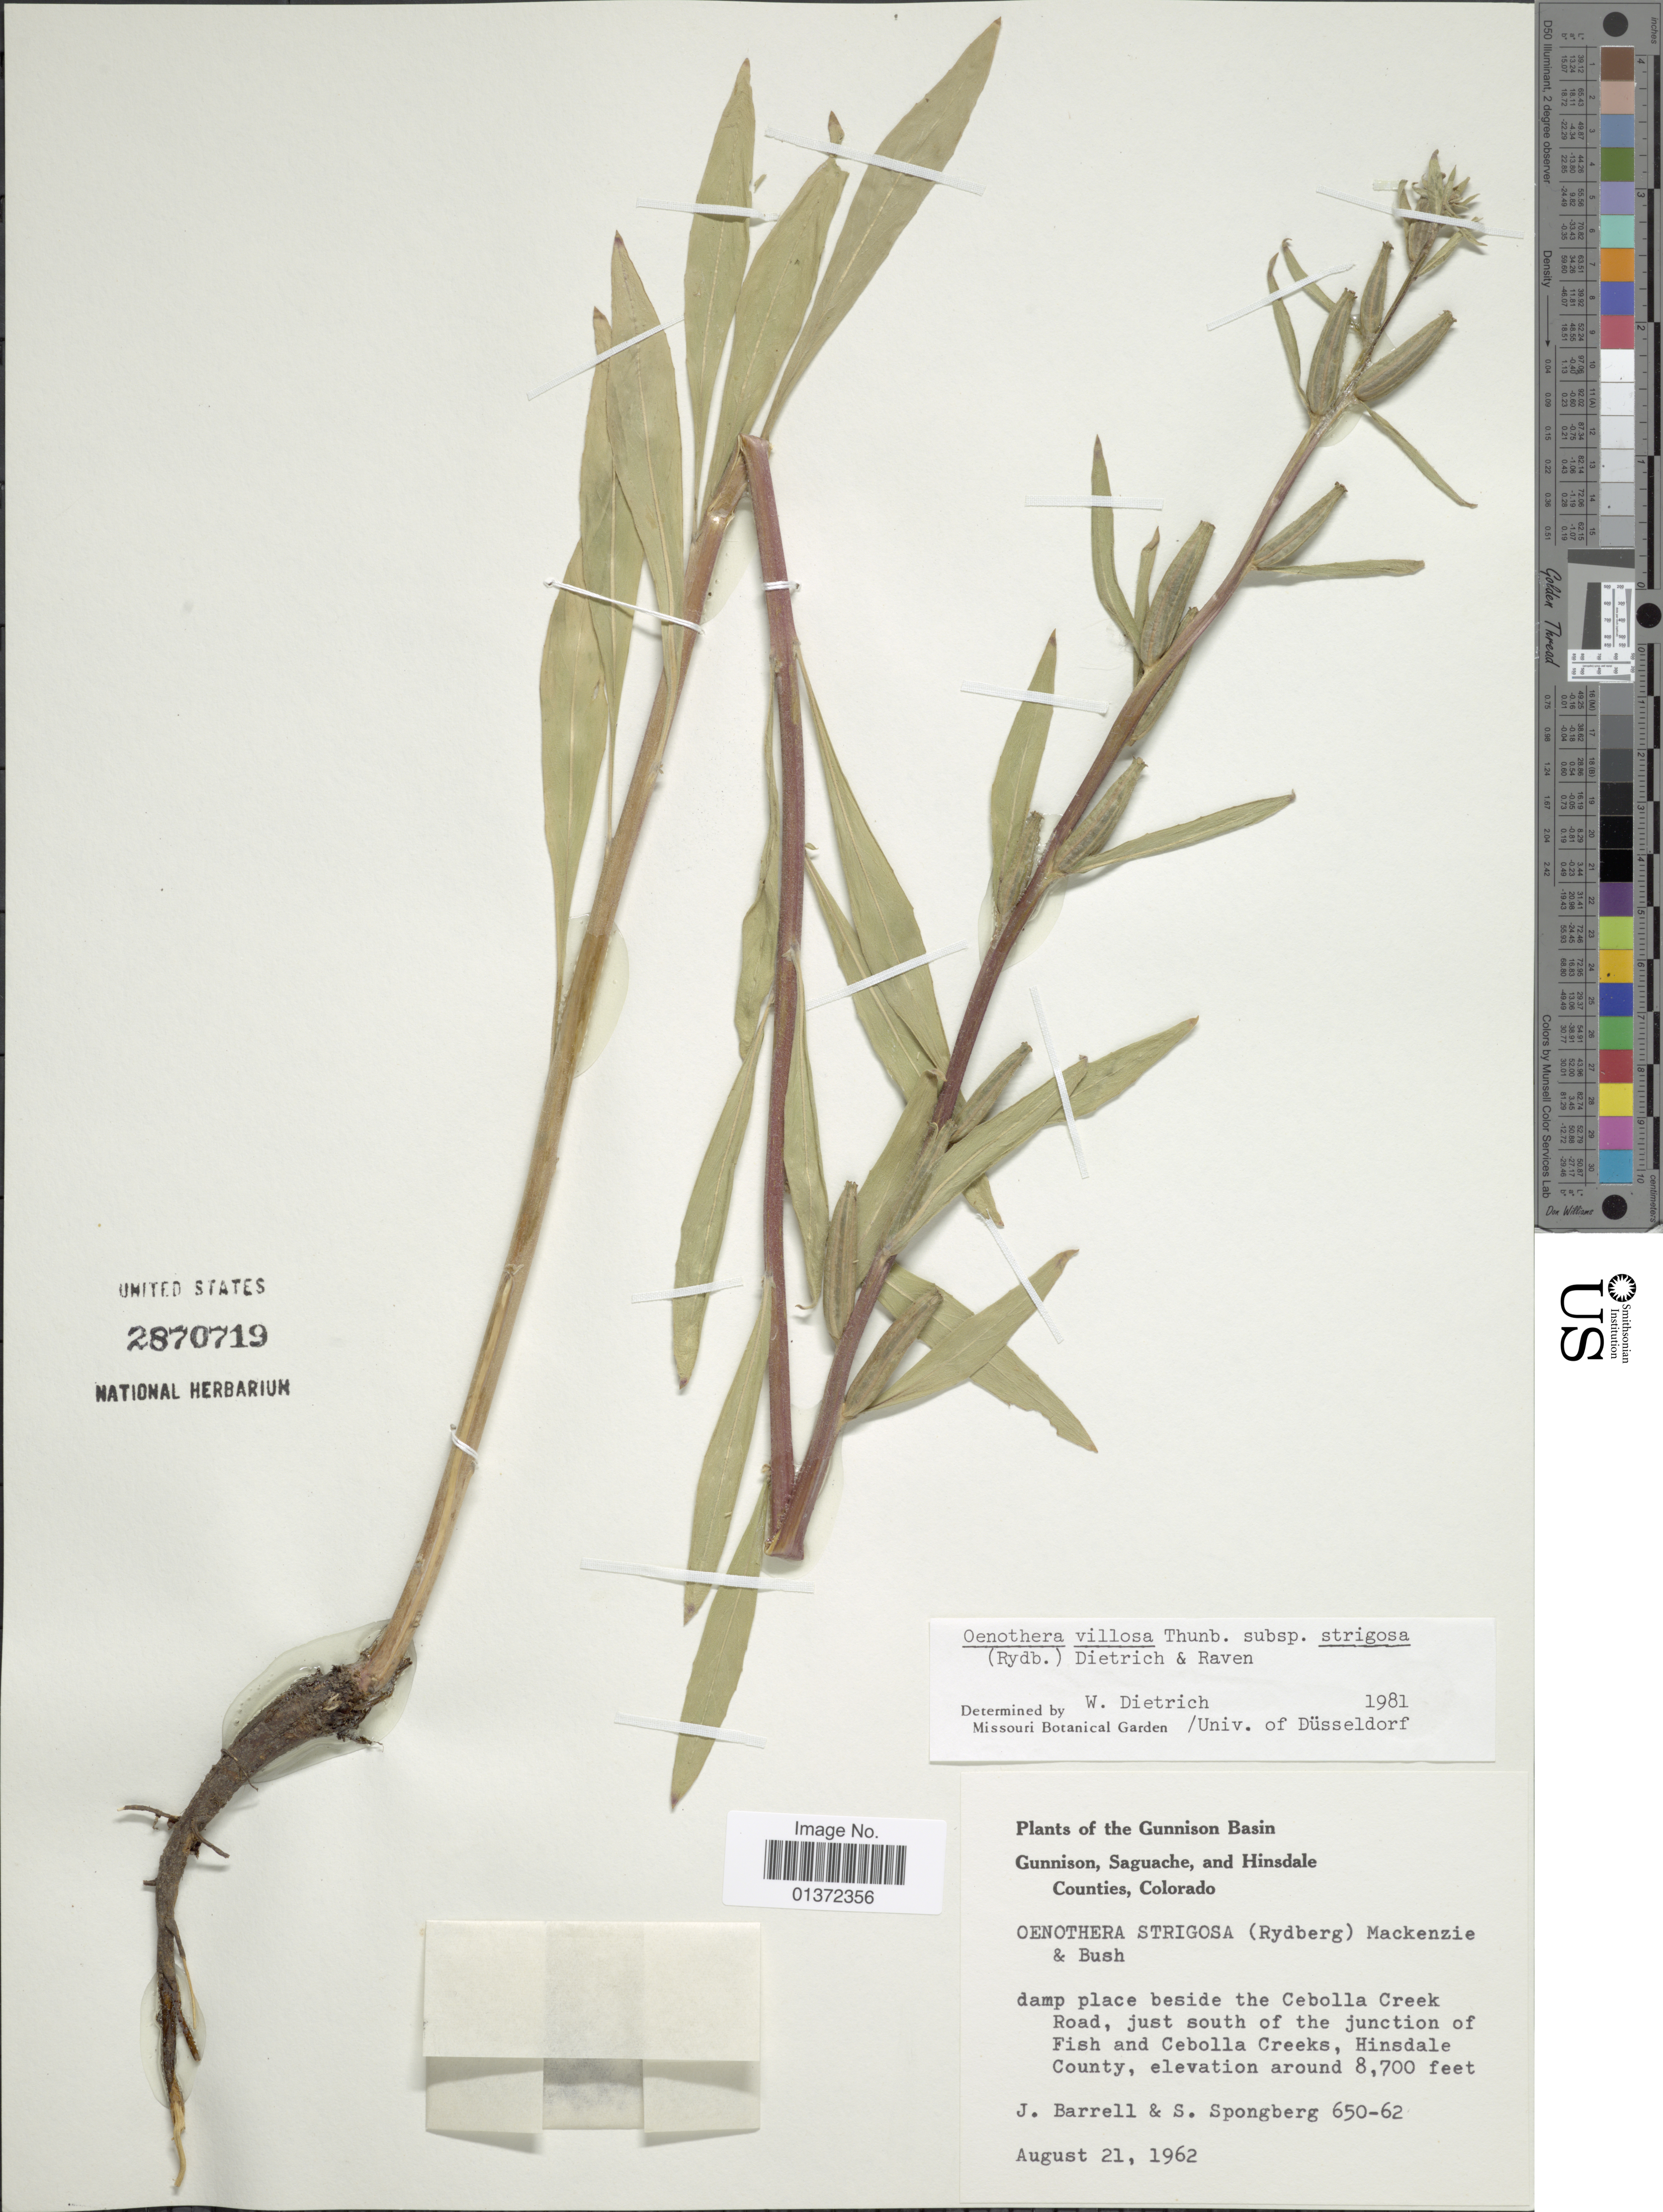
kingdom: Plantae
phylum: Tracheophyta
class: Magnoliopsida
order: Myrtales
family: Onagraceae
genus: Oenothera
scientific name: Oenothera villosa subsp. strigosa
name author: (Rydb.) W. Dietr. & P.H. Raven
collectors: J. Barrell & S. A.Spongberg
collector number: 650-62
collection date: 1962-08-21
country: United States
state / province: Colorado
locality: Gunnison Basin, Gunnison, Saguache, and Hinsdale Counties, beside the Cebolla Creek Road, just south of the junction of Fish and Cebolla Creeks, Hinsdale County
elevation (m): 2652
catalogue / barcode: US 2870719